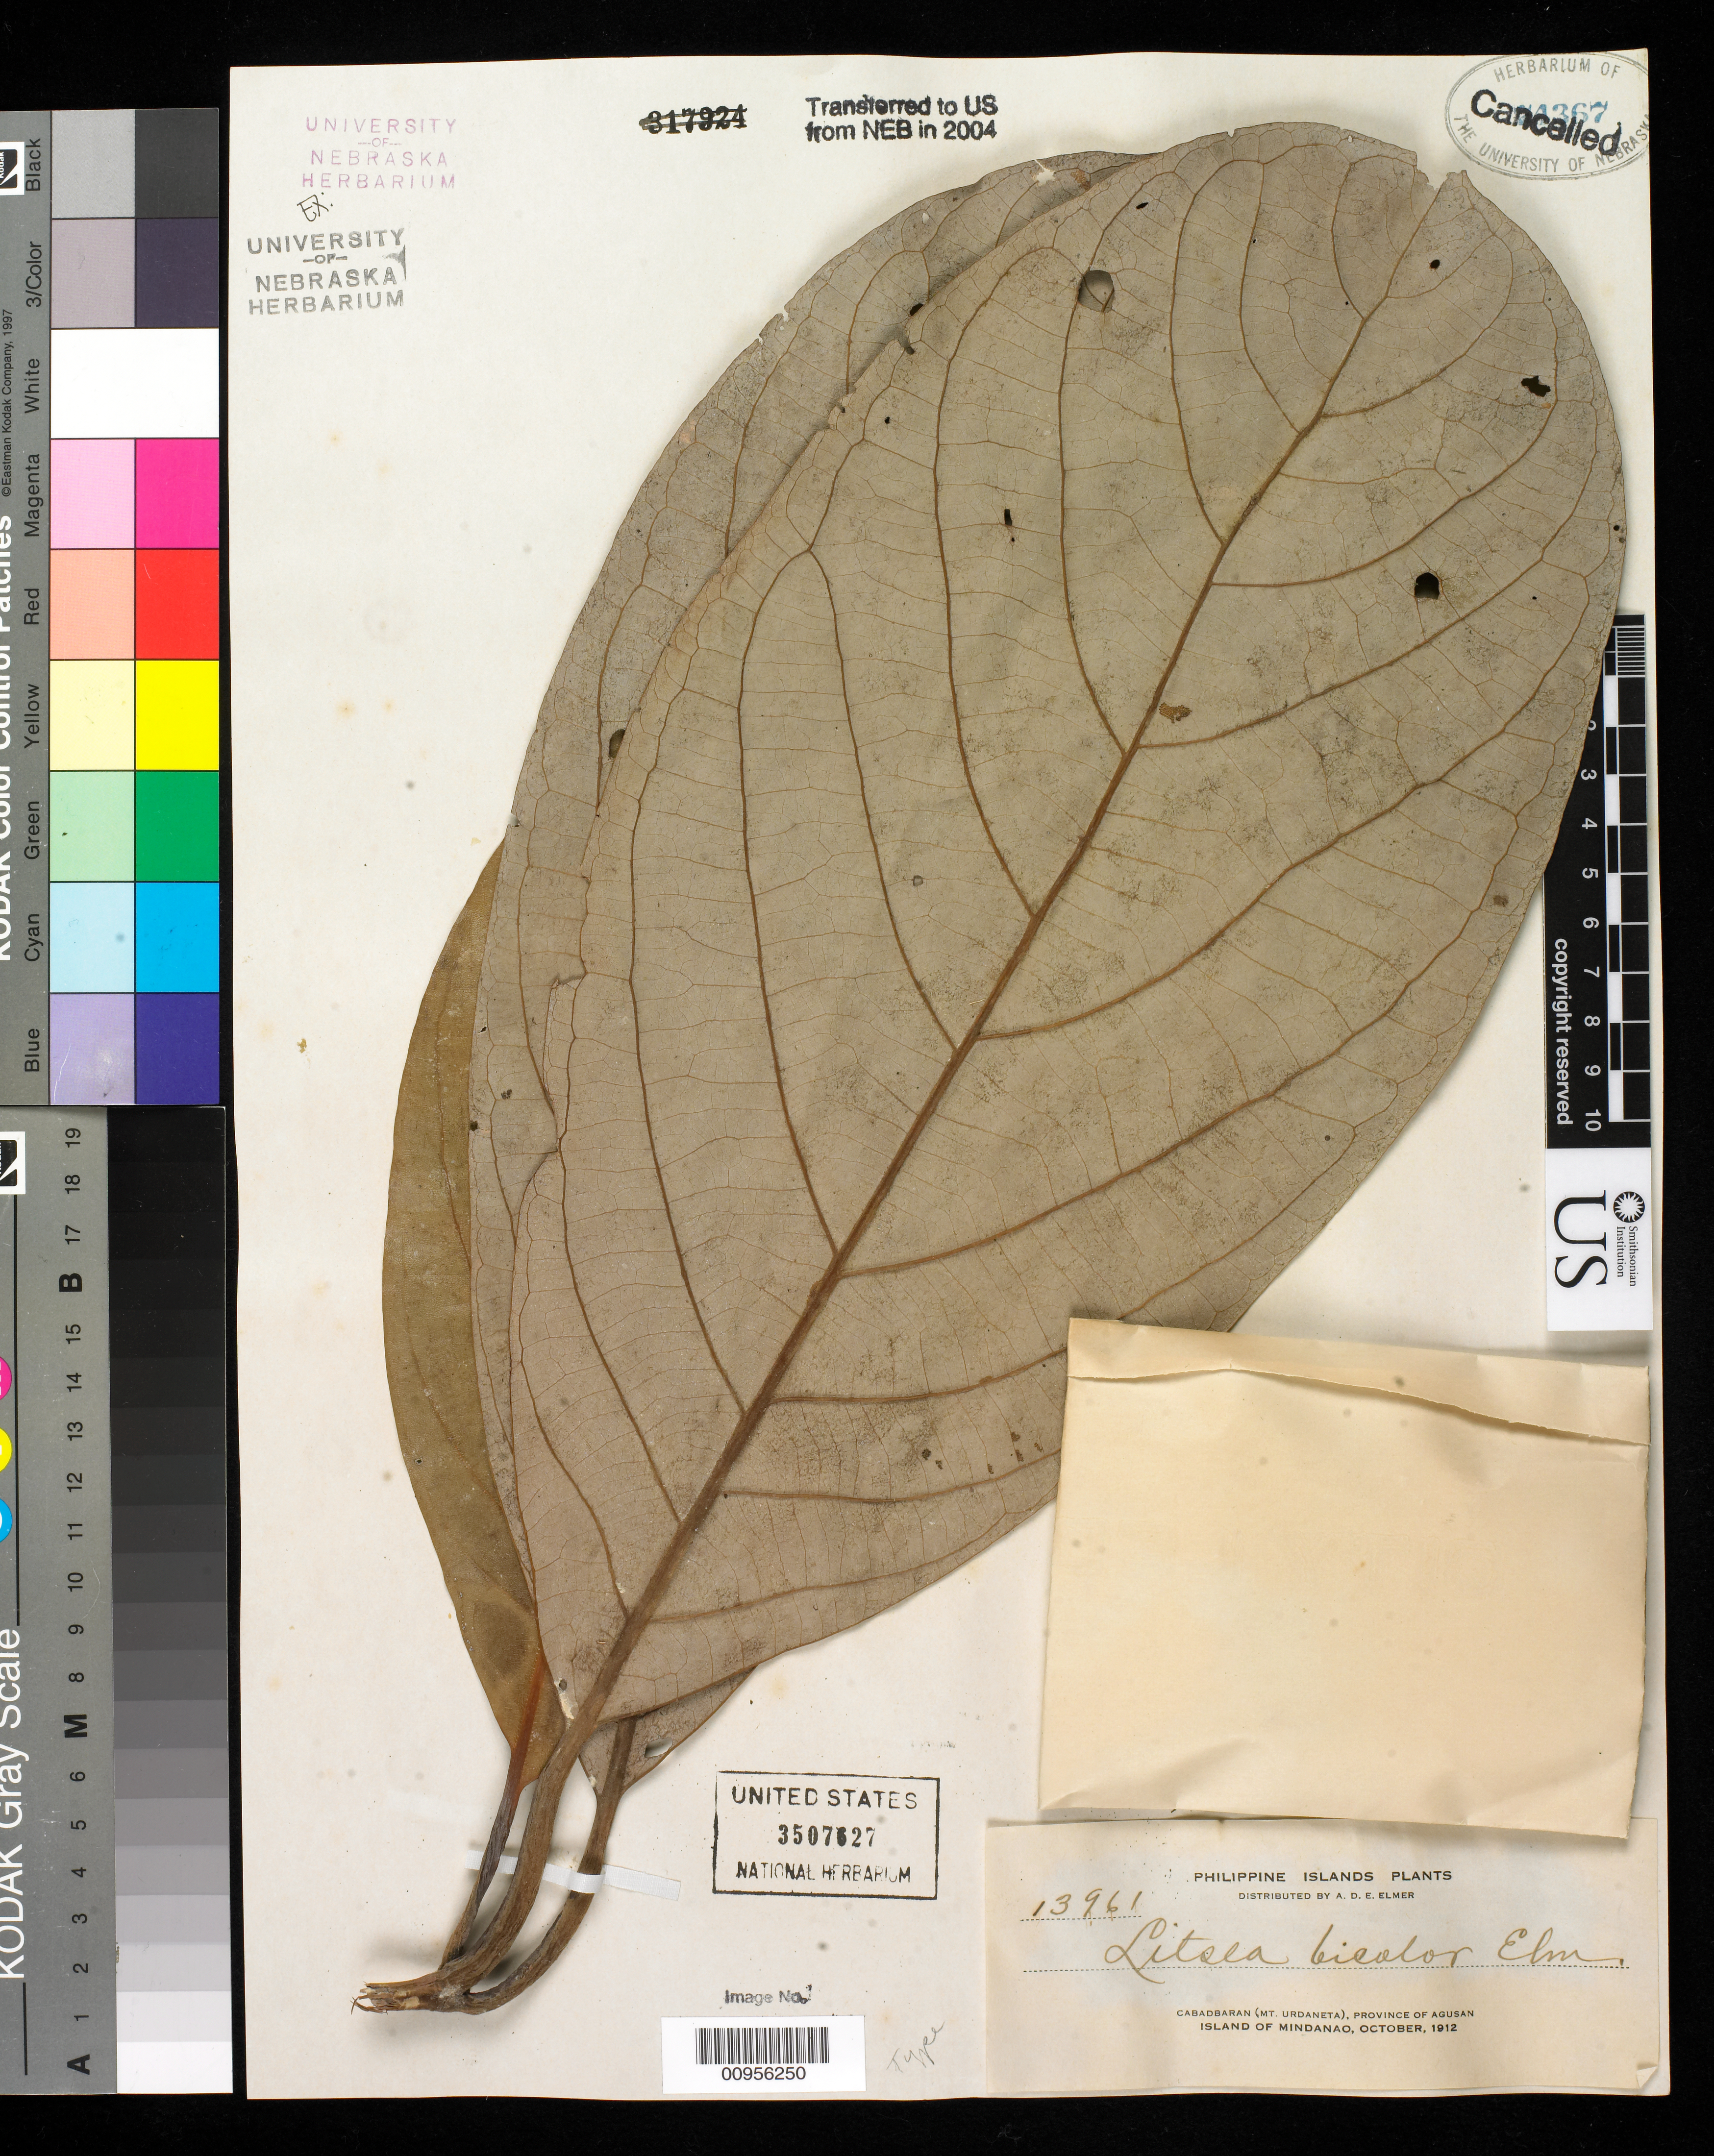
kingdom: Plantae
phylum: Tracheophyta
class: Magnoliopsida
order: Laurales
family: Lauraceae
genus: Litsea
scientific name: Litsea bicolor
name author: Elmer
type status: Isotype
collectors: A. D. E. Elmer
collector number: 13961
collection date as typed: Oct 1912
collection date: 1912-10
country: Philippines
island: Mindanao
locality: Cabadbaran (Mt. Urdaneta), Province of Agusan.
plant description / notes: Later homonym of Litsea bicolor Merrill.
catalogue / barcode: US 3507627